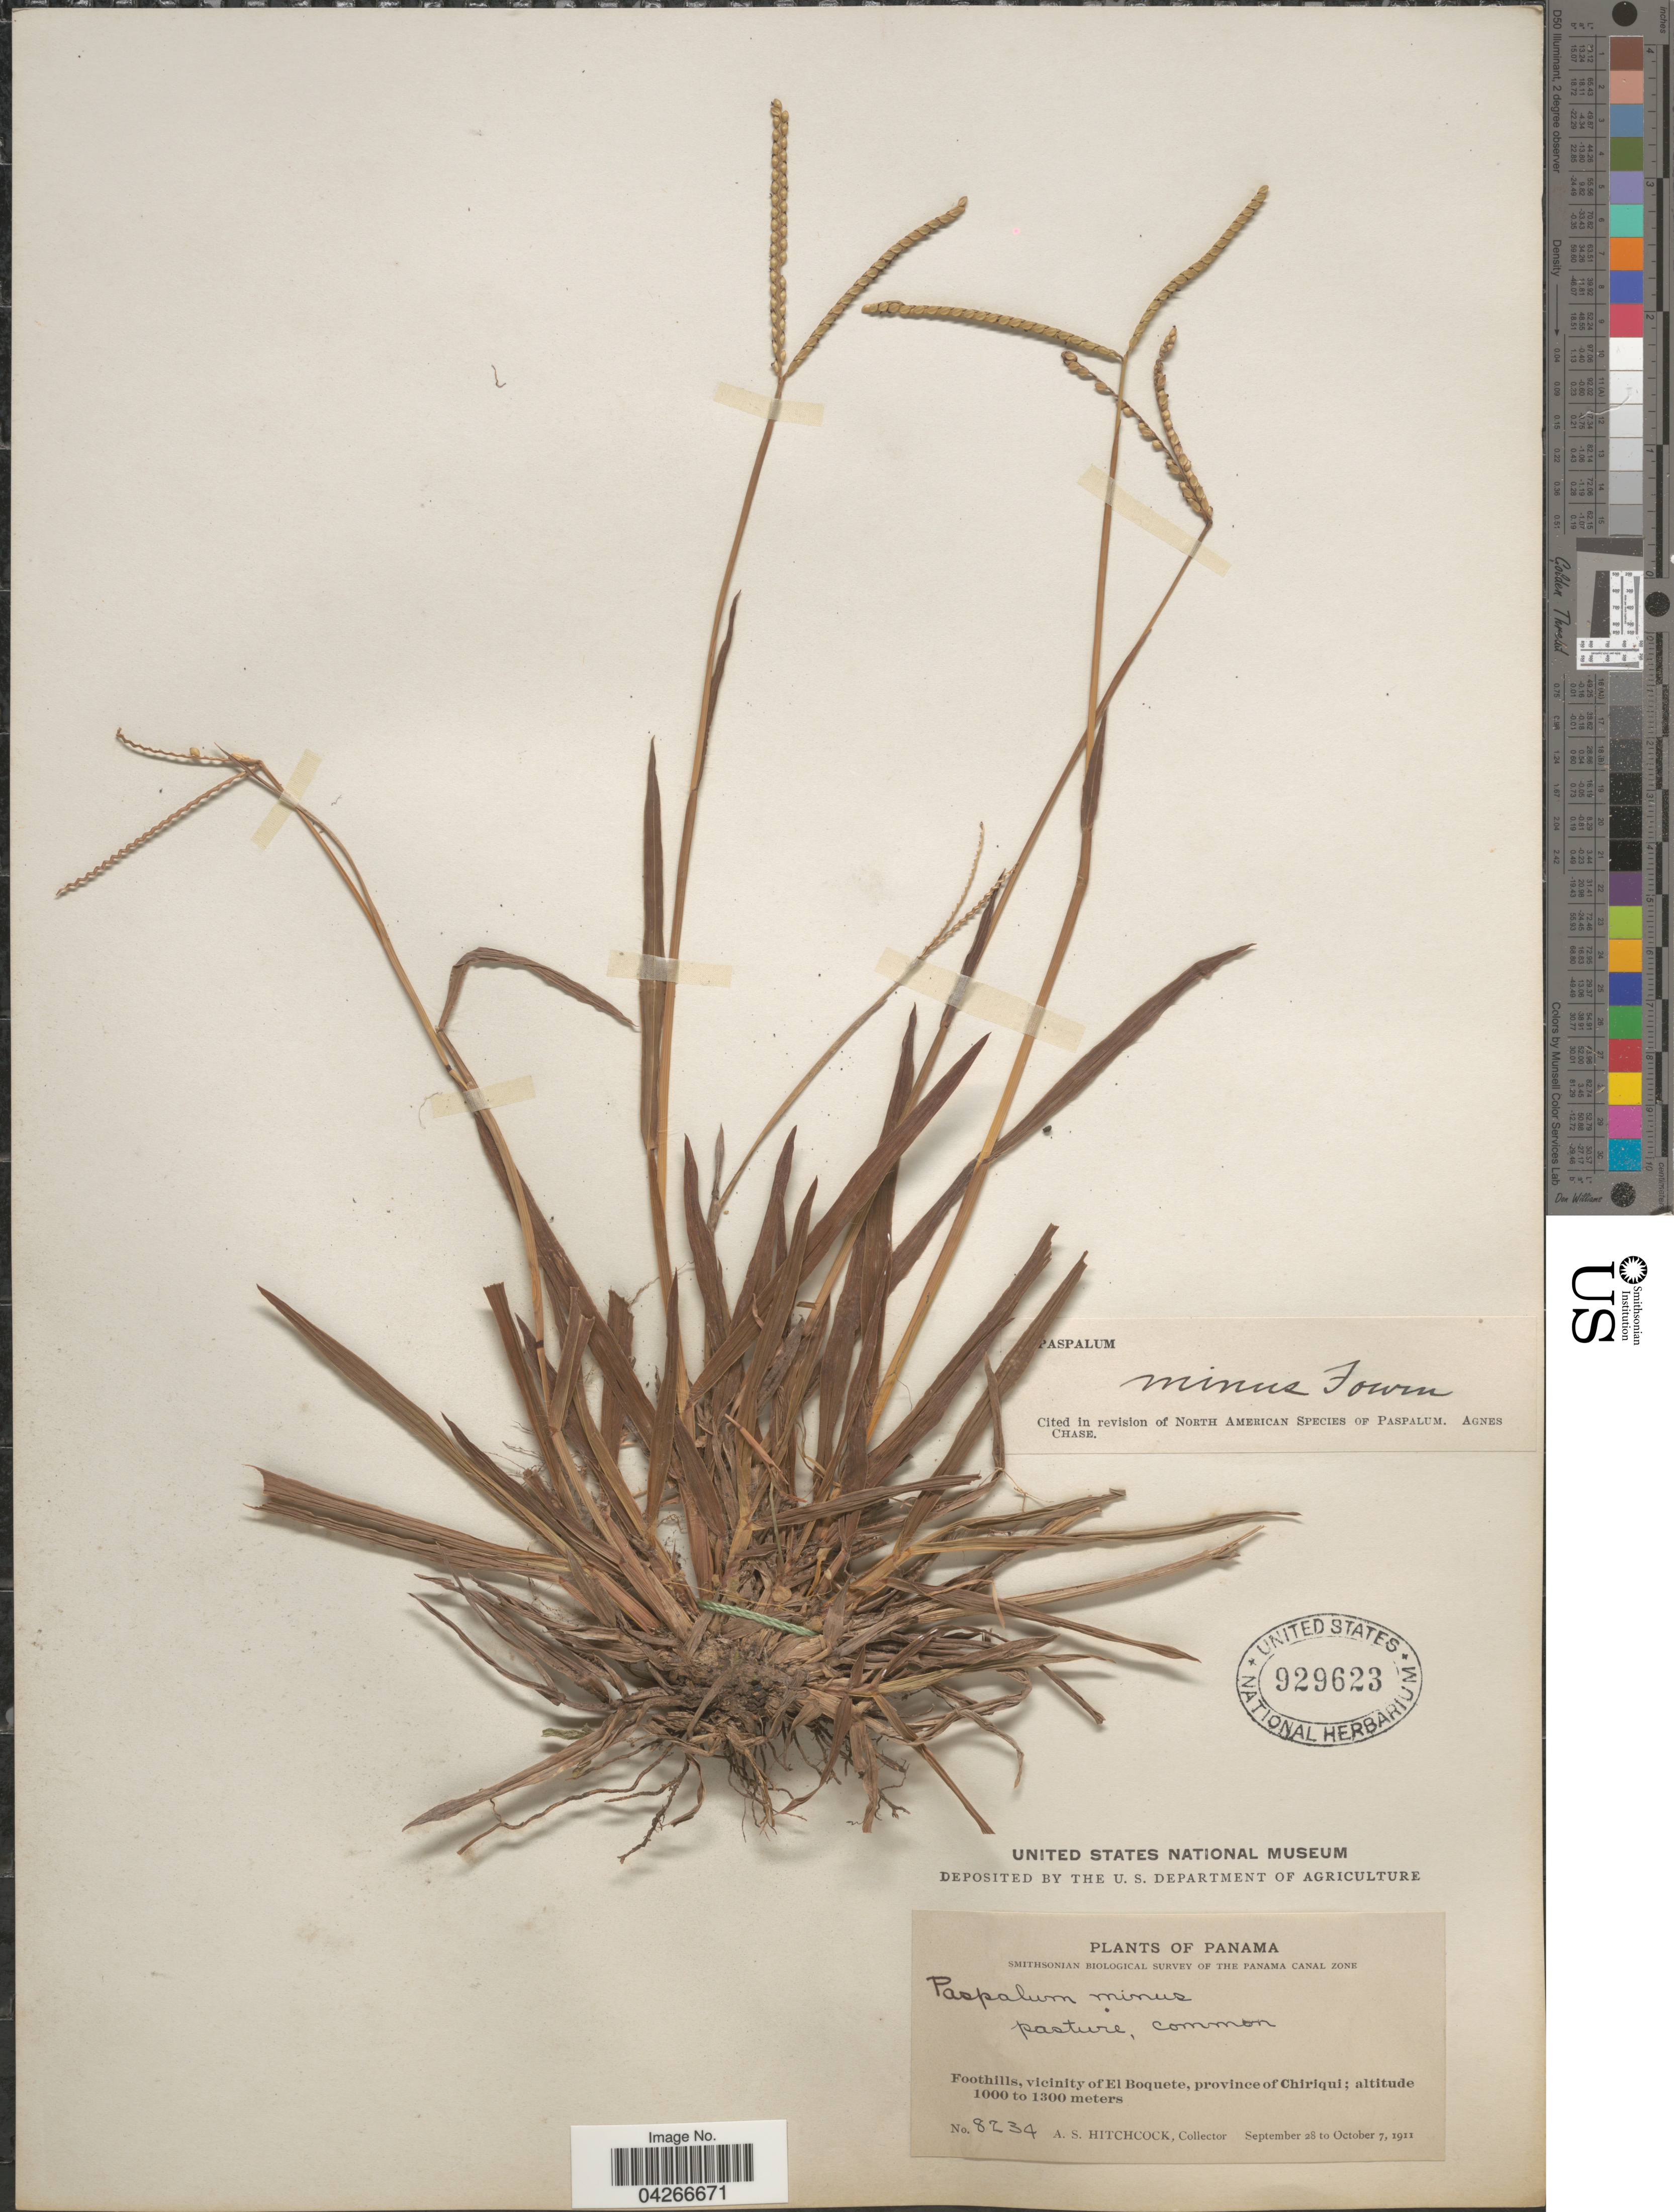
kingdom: Plantae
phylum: Tracheophyta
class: Liliopsida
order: Poales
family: Poaceae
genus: Paspalum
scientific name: Paspalum minus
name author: E. Fourn.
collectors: A. S. Hitchcock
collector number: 8234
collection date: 1911-09-28/1911-10-07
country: Panama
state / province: Chiriqui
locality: Smithsonian Biological Survey of the Panama Canal Zone. Foothills, vicinity of El Boquete.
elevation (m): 1000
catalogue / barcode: US 929623